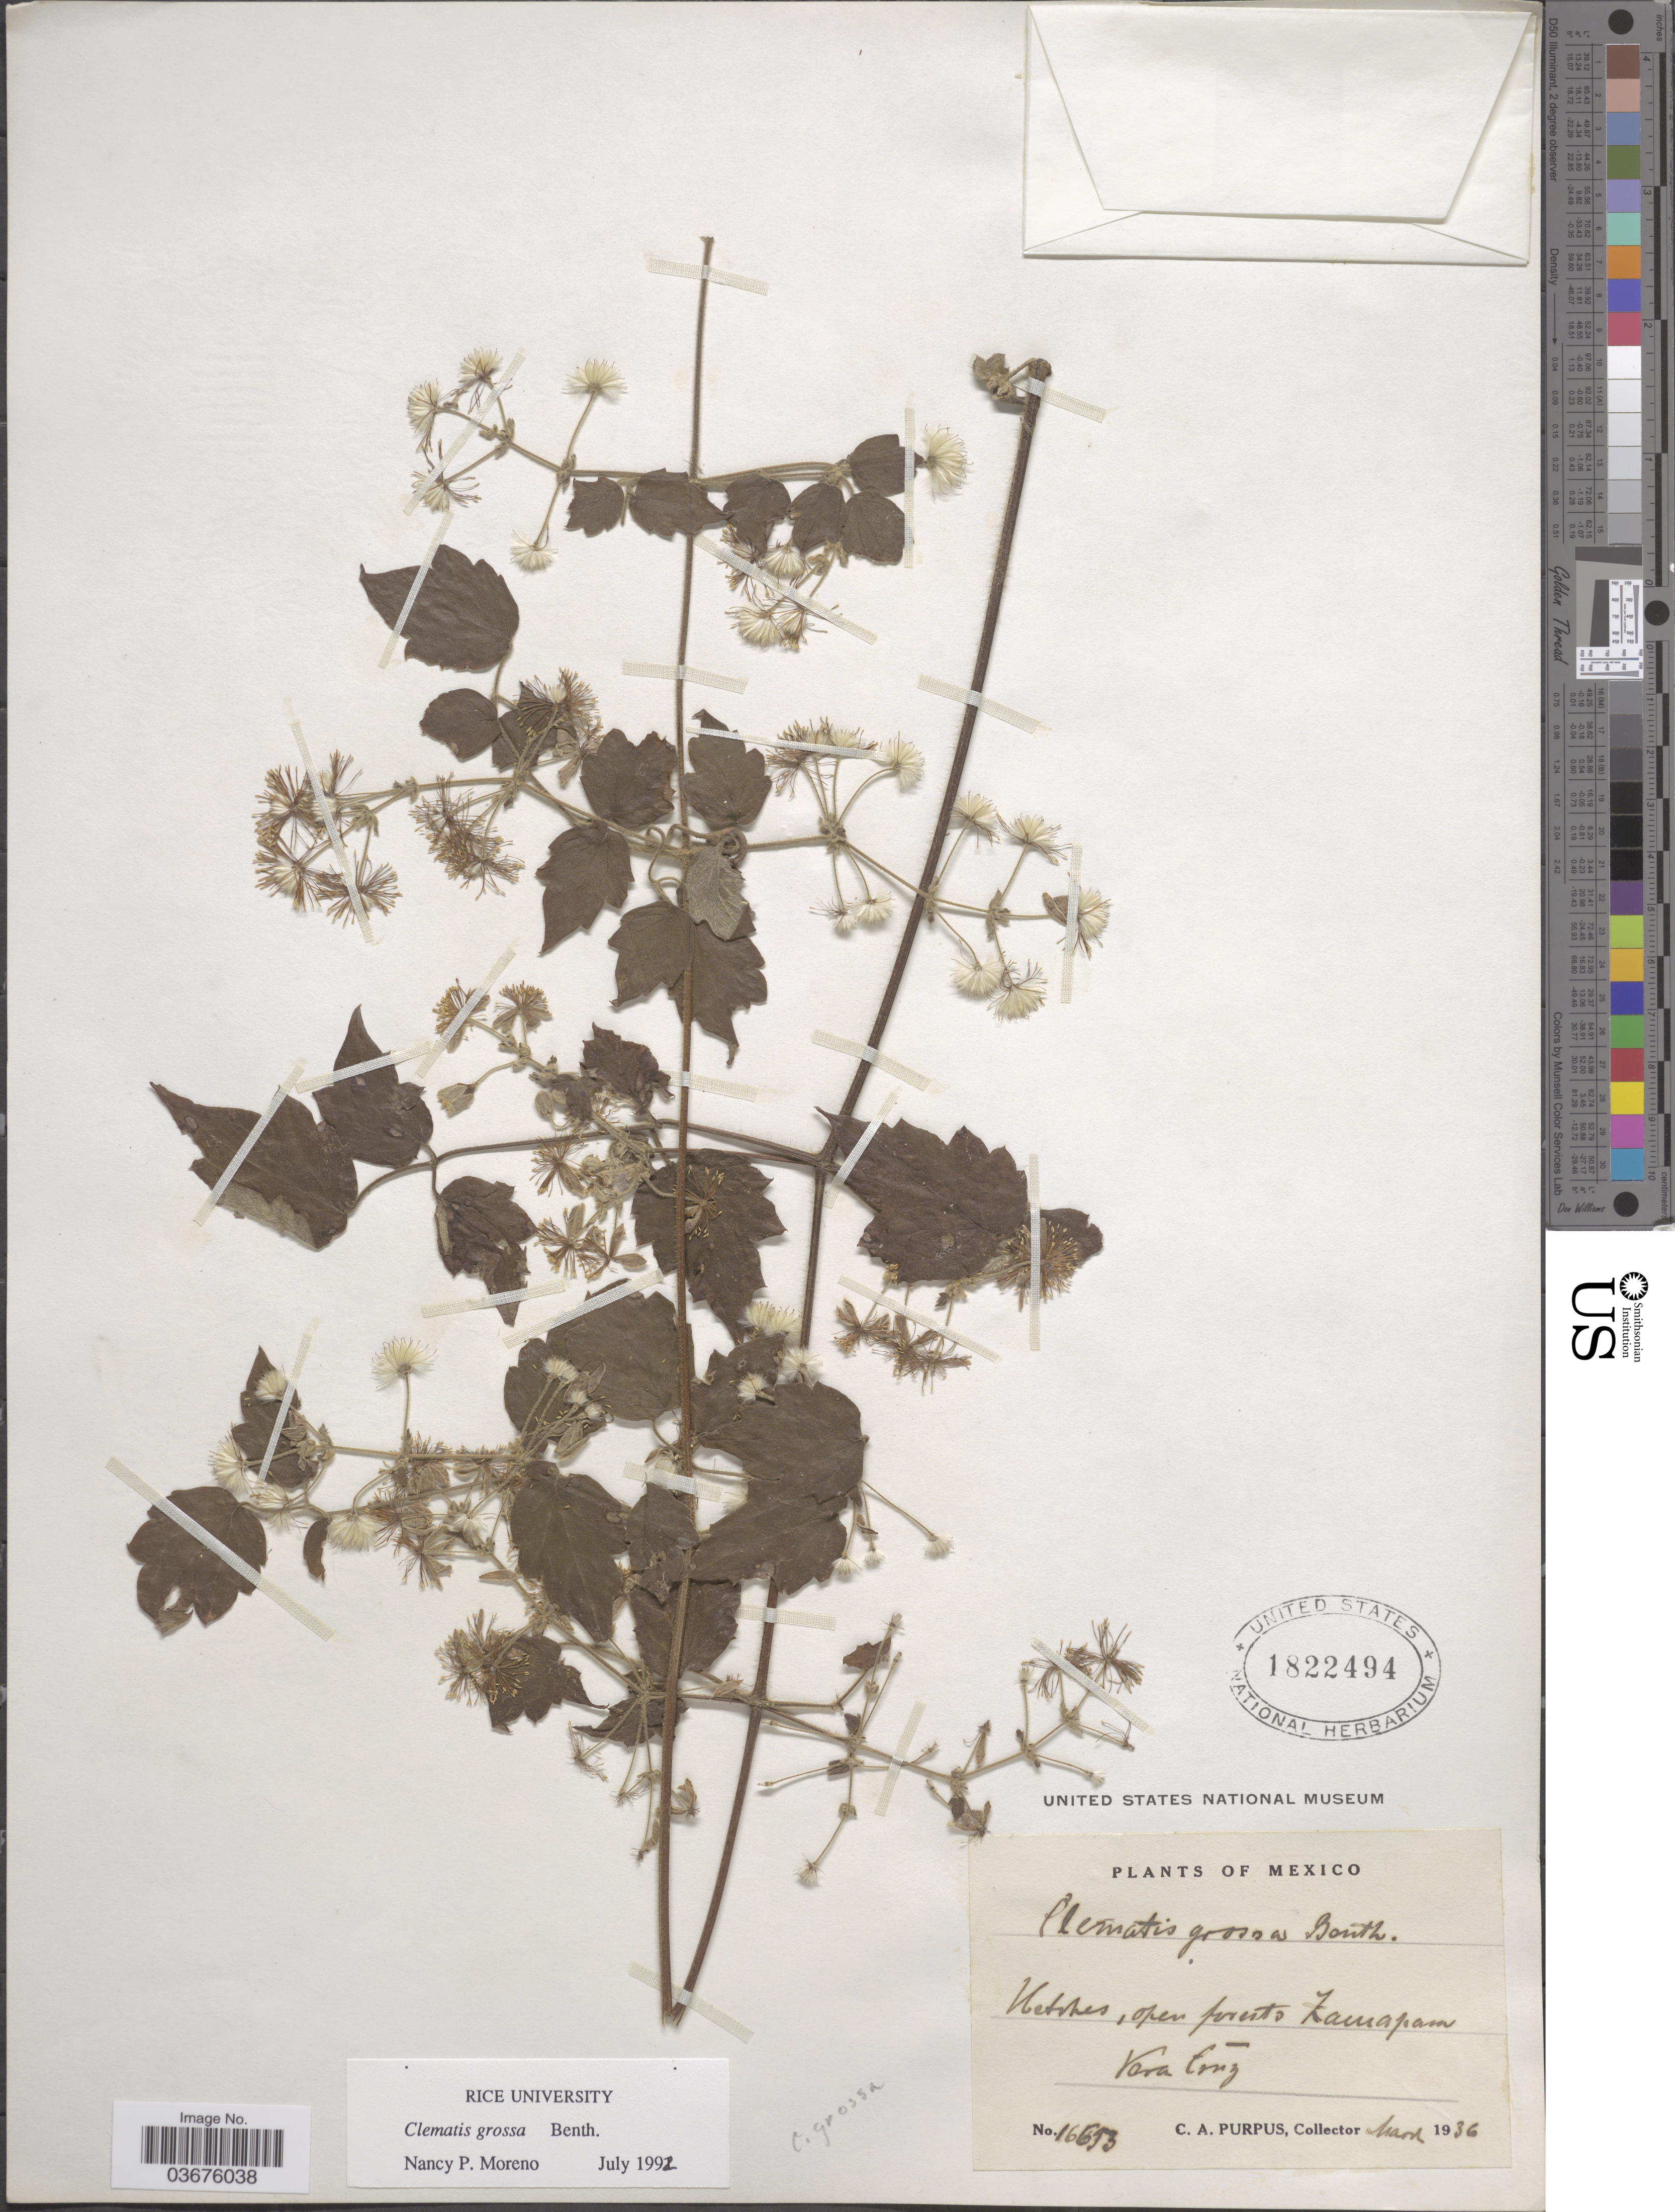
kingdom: Plantae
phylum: Tracheophyta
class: Magnoliopsida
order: Ranunculales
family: Ranunculaceae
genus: Clematis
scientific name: Clematis grossa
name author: Benth.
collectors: C. A. Purpus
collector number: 16653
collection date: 1936-03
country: Mexico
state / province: Veracruz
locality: Zacuapan. Vera Crúz.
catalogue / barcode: US 1822494